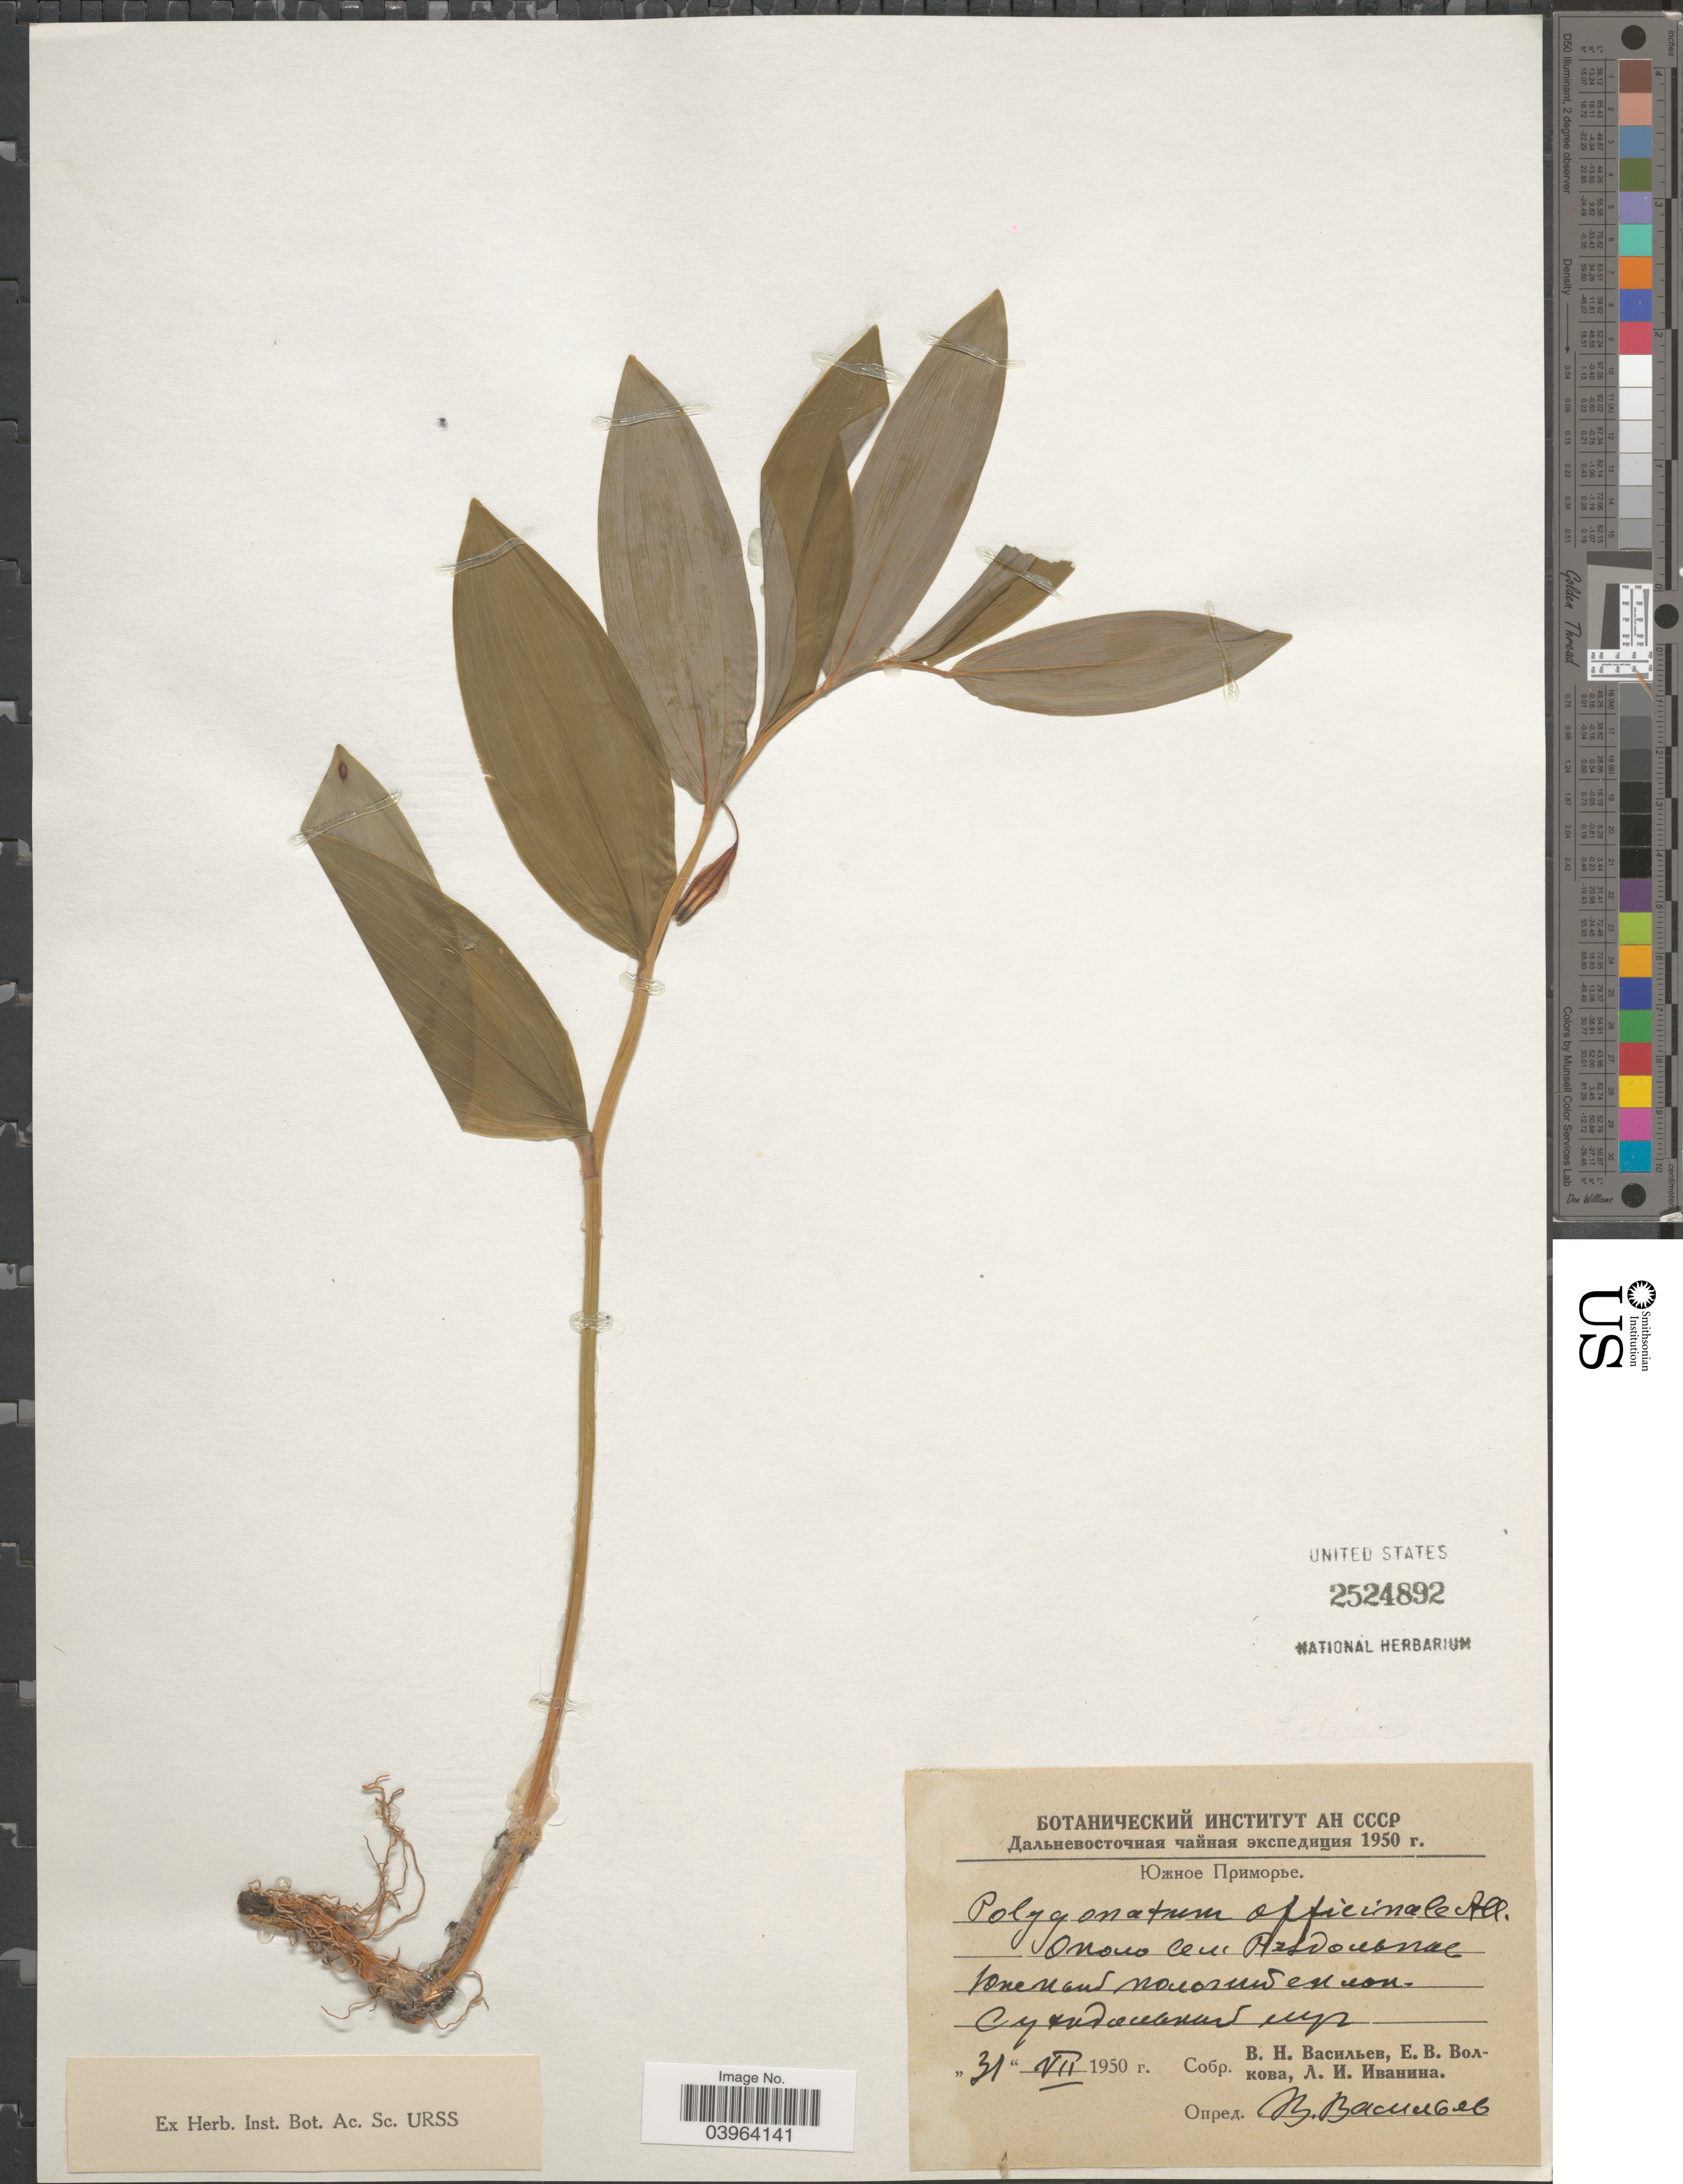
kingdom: Plantae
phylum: Tracheophyta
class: Liliopsida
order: Asparagales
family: Asparagaceae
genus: Polygonatum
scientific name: Polygonatum odoratum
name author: (Mill.) Druce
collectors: V. Vasilev, E. V. Volkova & L. Ivanina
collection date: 1950-07-31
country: Russian Federation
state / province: Primorsky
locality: Near Razdolnoye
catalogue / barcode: US 2524892